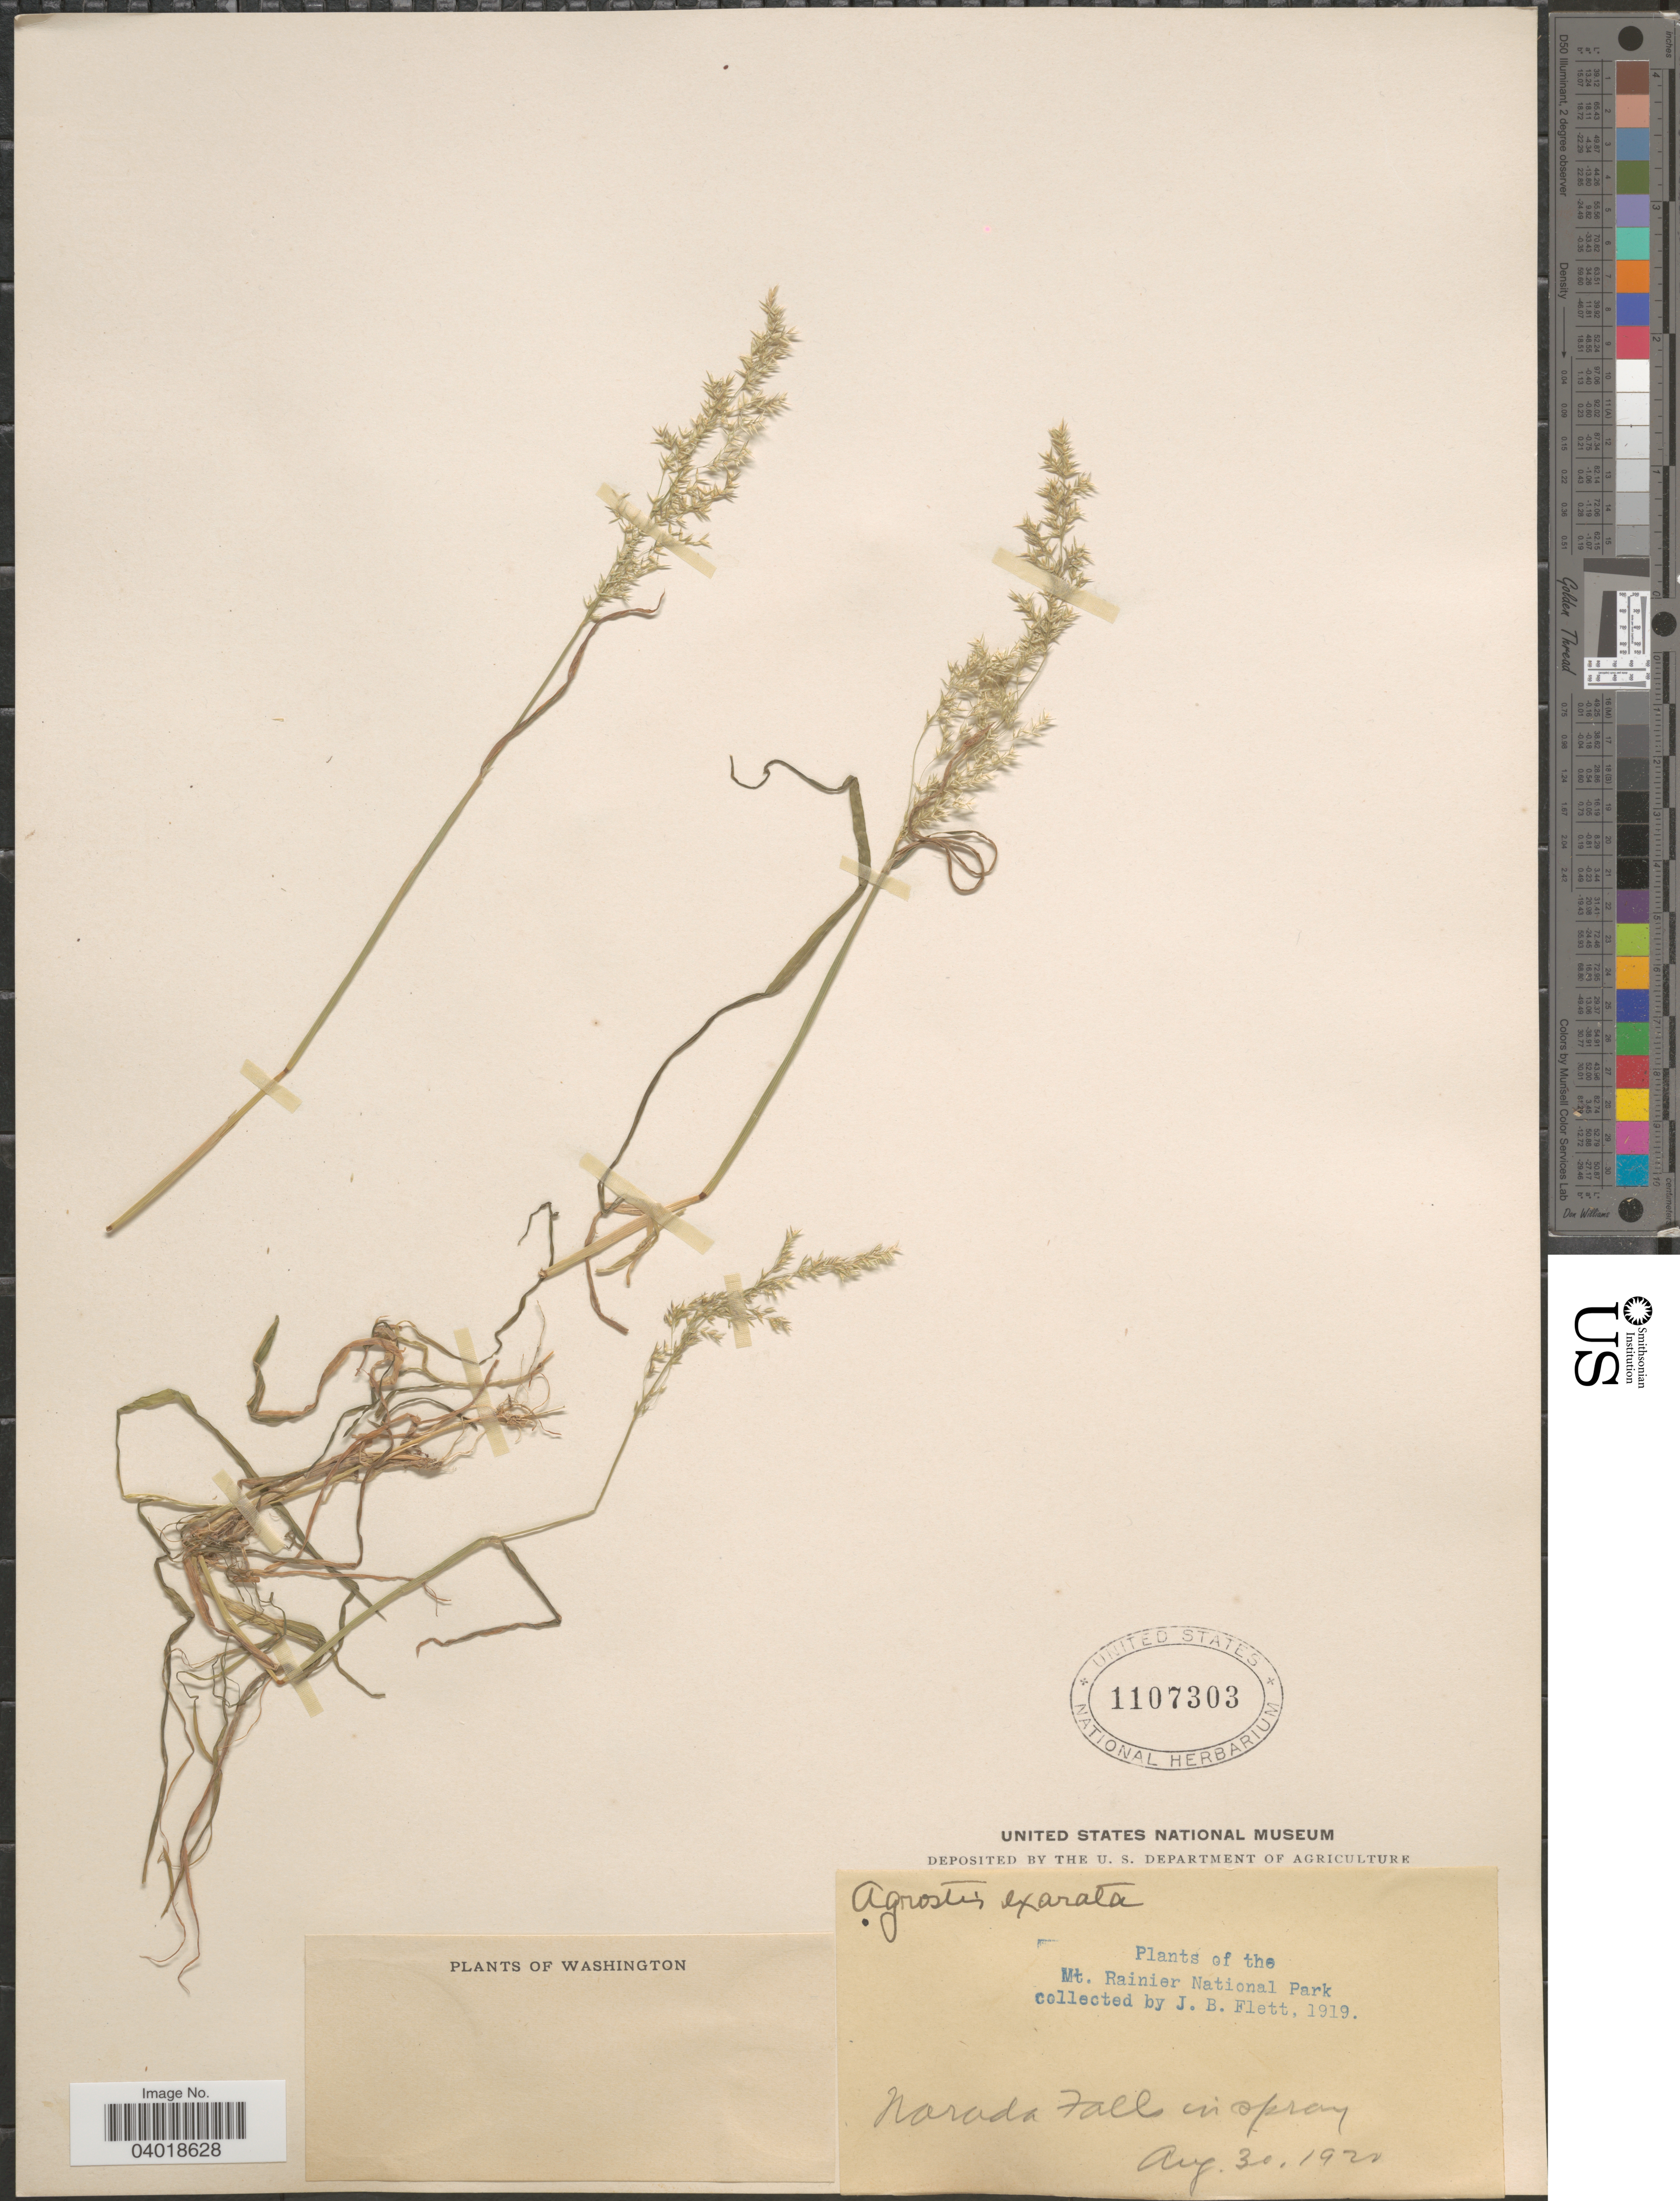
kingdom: Plantae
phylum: Tracheophyta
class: Liliopsida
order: Poales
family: Poaceae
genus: Agrostis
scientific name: Agrostis exarata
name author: Trin.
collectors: J. Flett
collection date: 1920-08-30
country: United States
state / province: Washington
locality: Mt. Rainier National Park. Narada Falls in spray.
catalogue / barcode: US 1107303